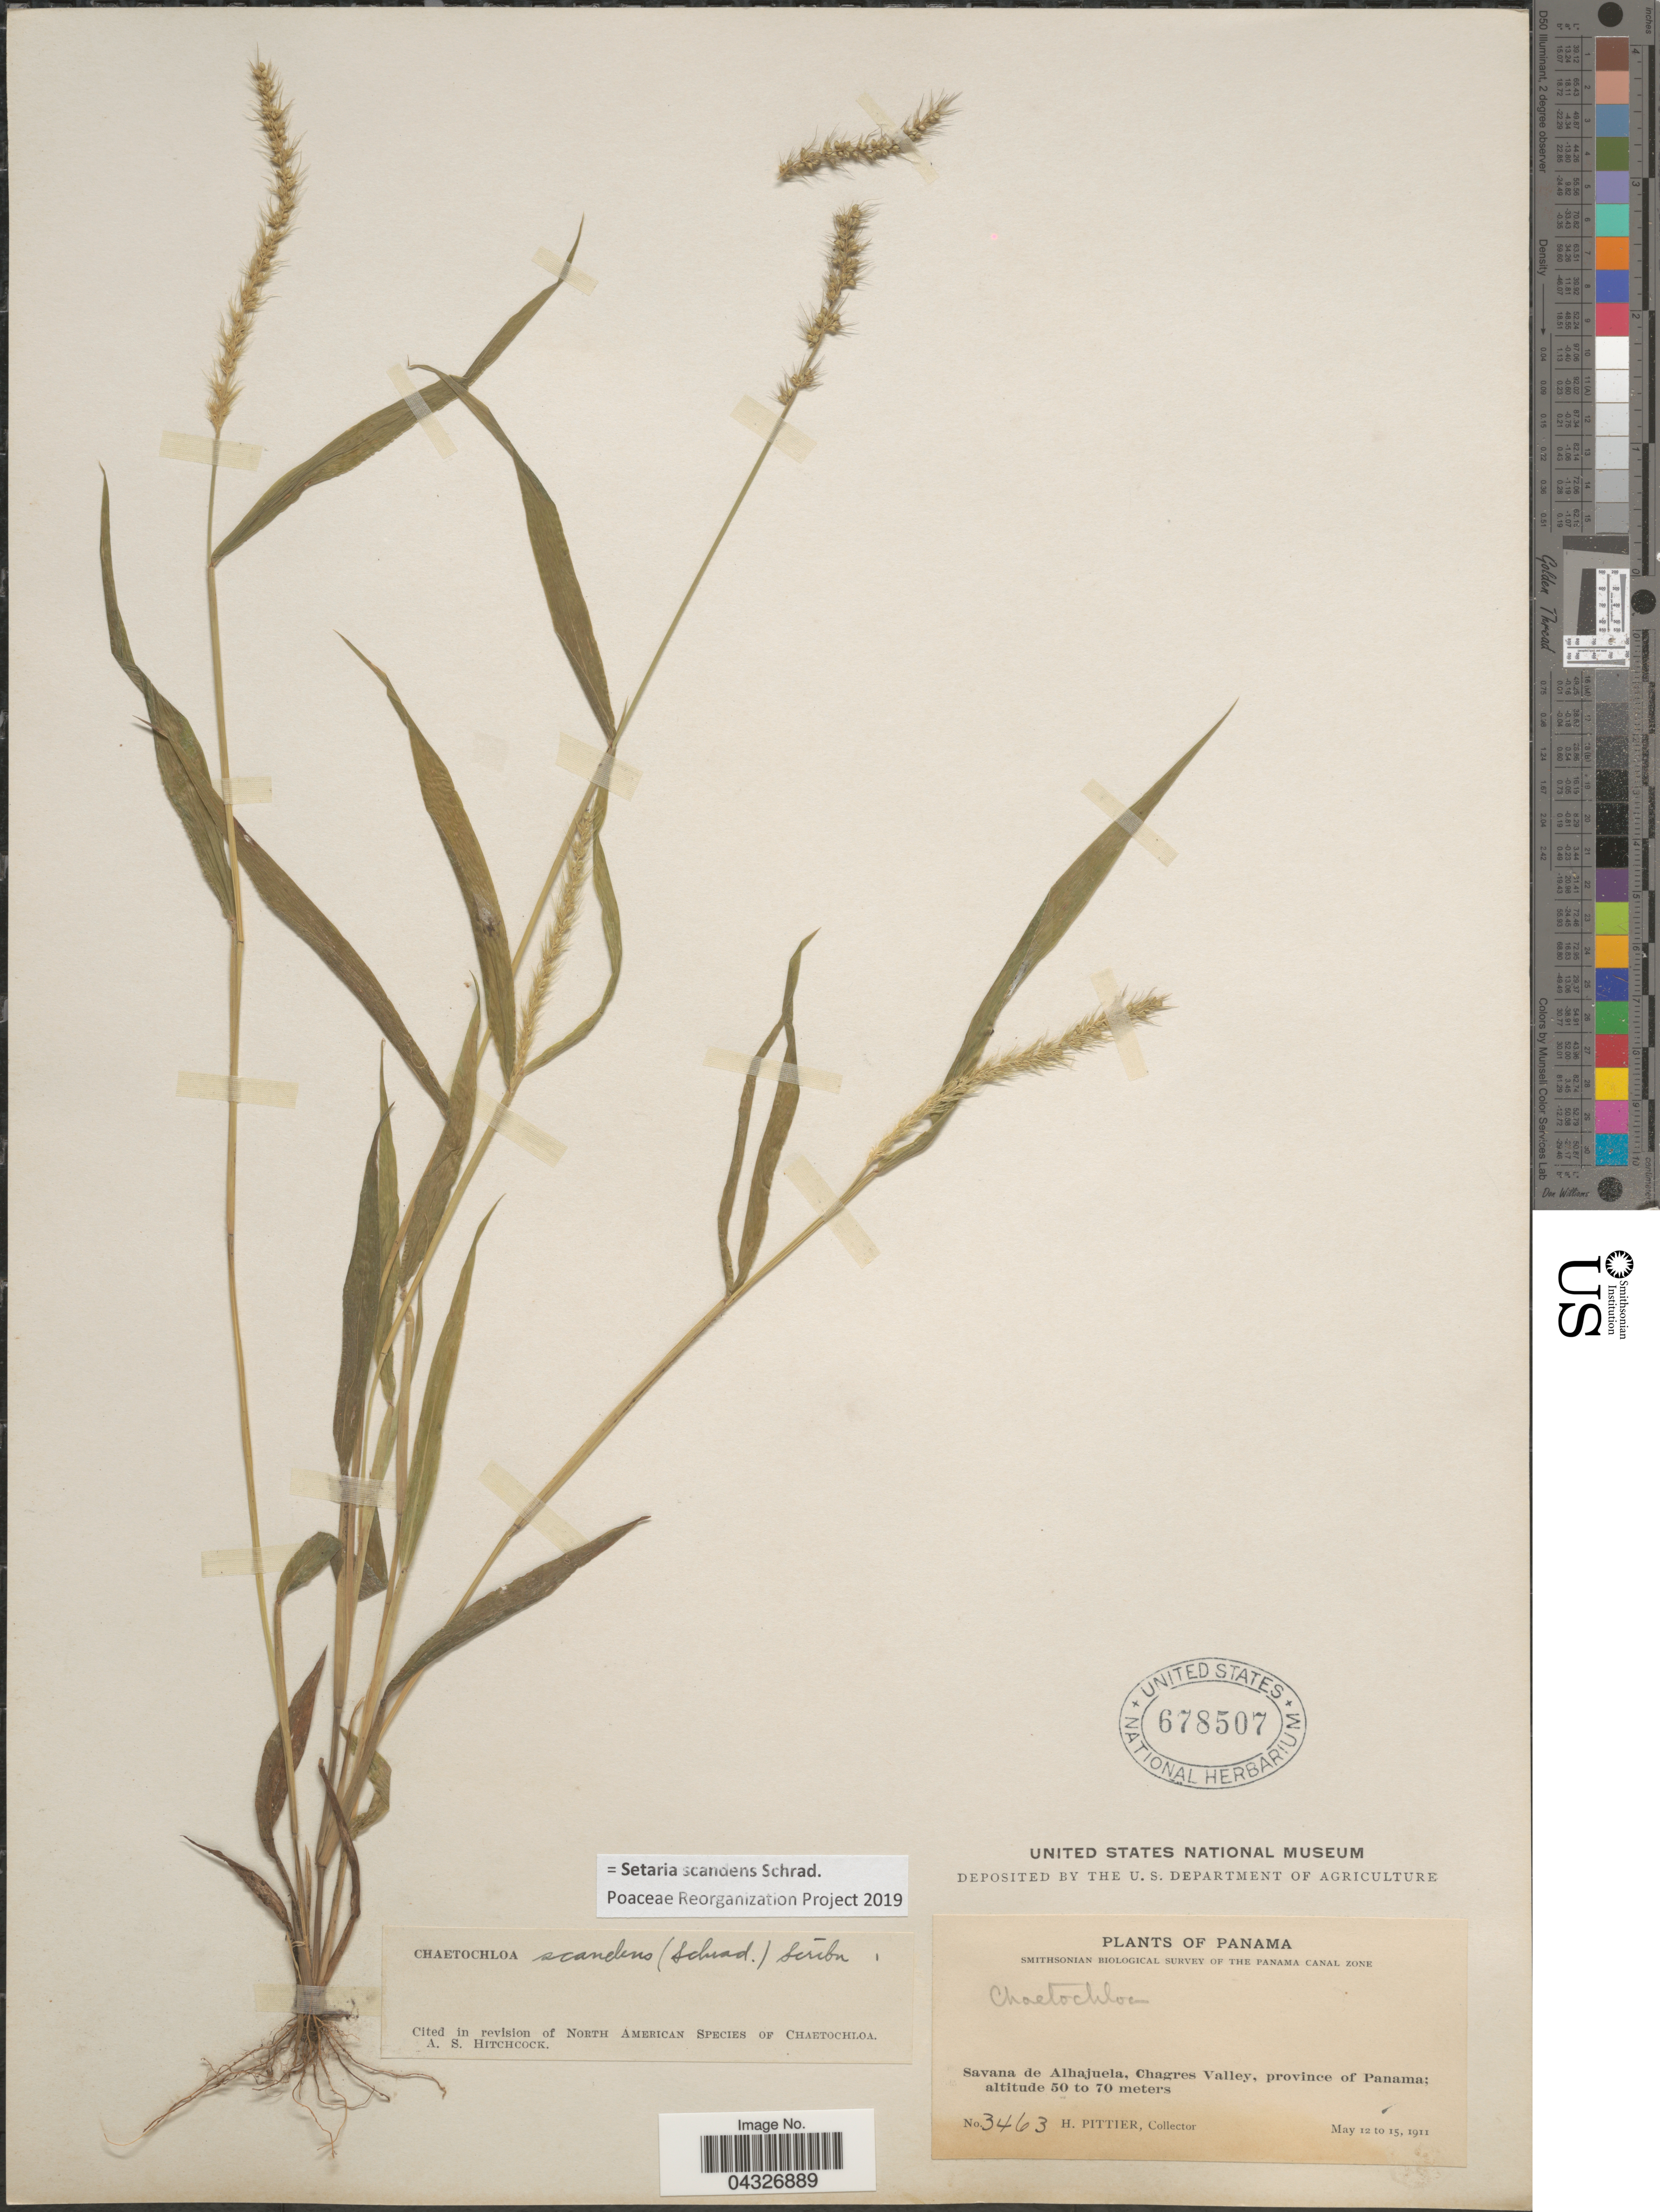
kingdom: Plantae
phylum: Tracheophyta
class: Liliopsida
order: Poales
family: Poaceae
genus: Setaria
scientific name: Setaria scandens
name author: Schrad. ex Schult.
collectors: H. F. Pittier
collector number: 3463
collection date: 1911-05-12/1911-05-15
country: Panama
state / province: Panamá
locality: Smithsonian Biological Survey of the Panama Canal Zone. Savana de Alhajuela, Chagres Valley.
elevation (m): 50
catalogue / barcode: US 678507